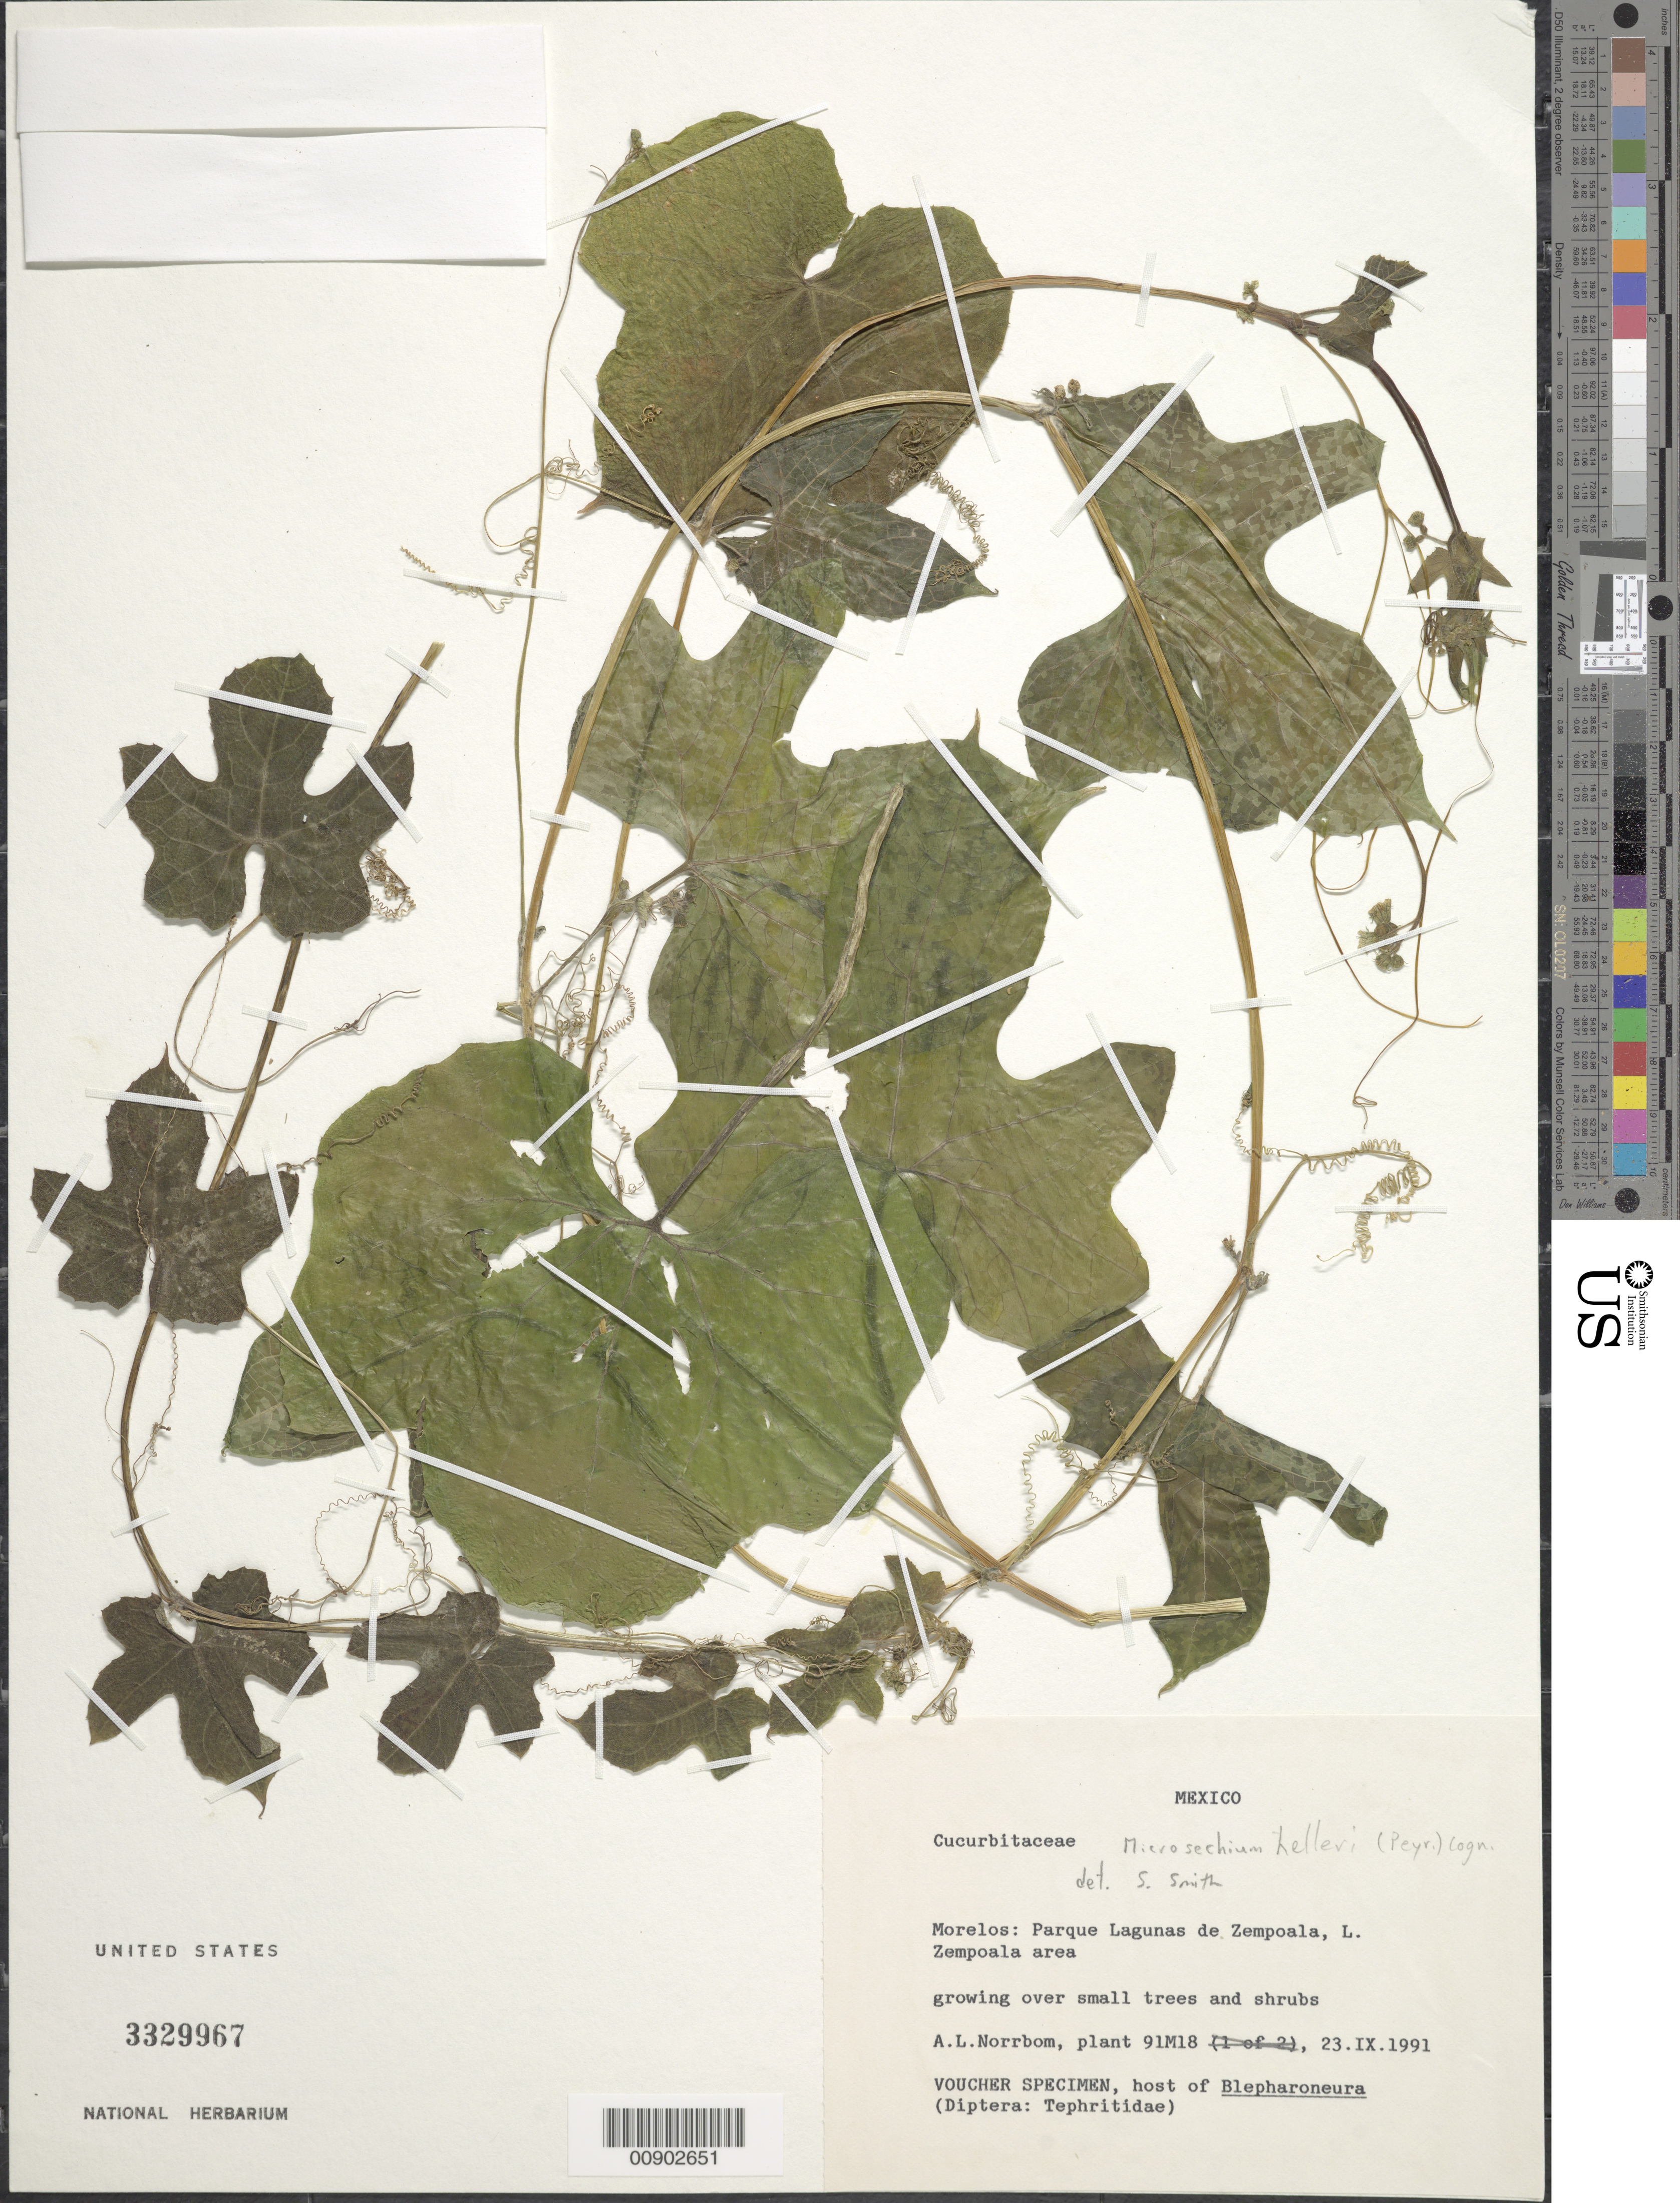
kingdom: Plantae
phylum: Tracheophyta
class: Magnoliopsida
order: Cucurbitales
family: Cucurbitaceae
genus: Microsechium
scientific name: Microsechium helleri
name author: (Peyr.) Cogn.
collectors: A. L. Norrbom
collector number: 91M18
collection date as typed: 23 Sep 1991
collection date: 1991-09-23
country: Mexico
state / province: Morelos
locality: Parque Lagunas de Zempoala, L. Zempoala area.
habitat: Growing over small trees and shrubs.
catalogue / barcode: US 3329967